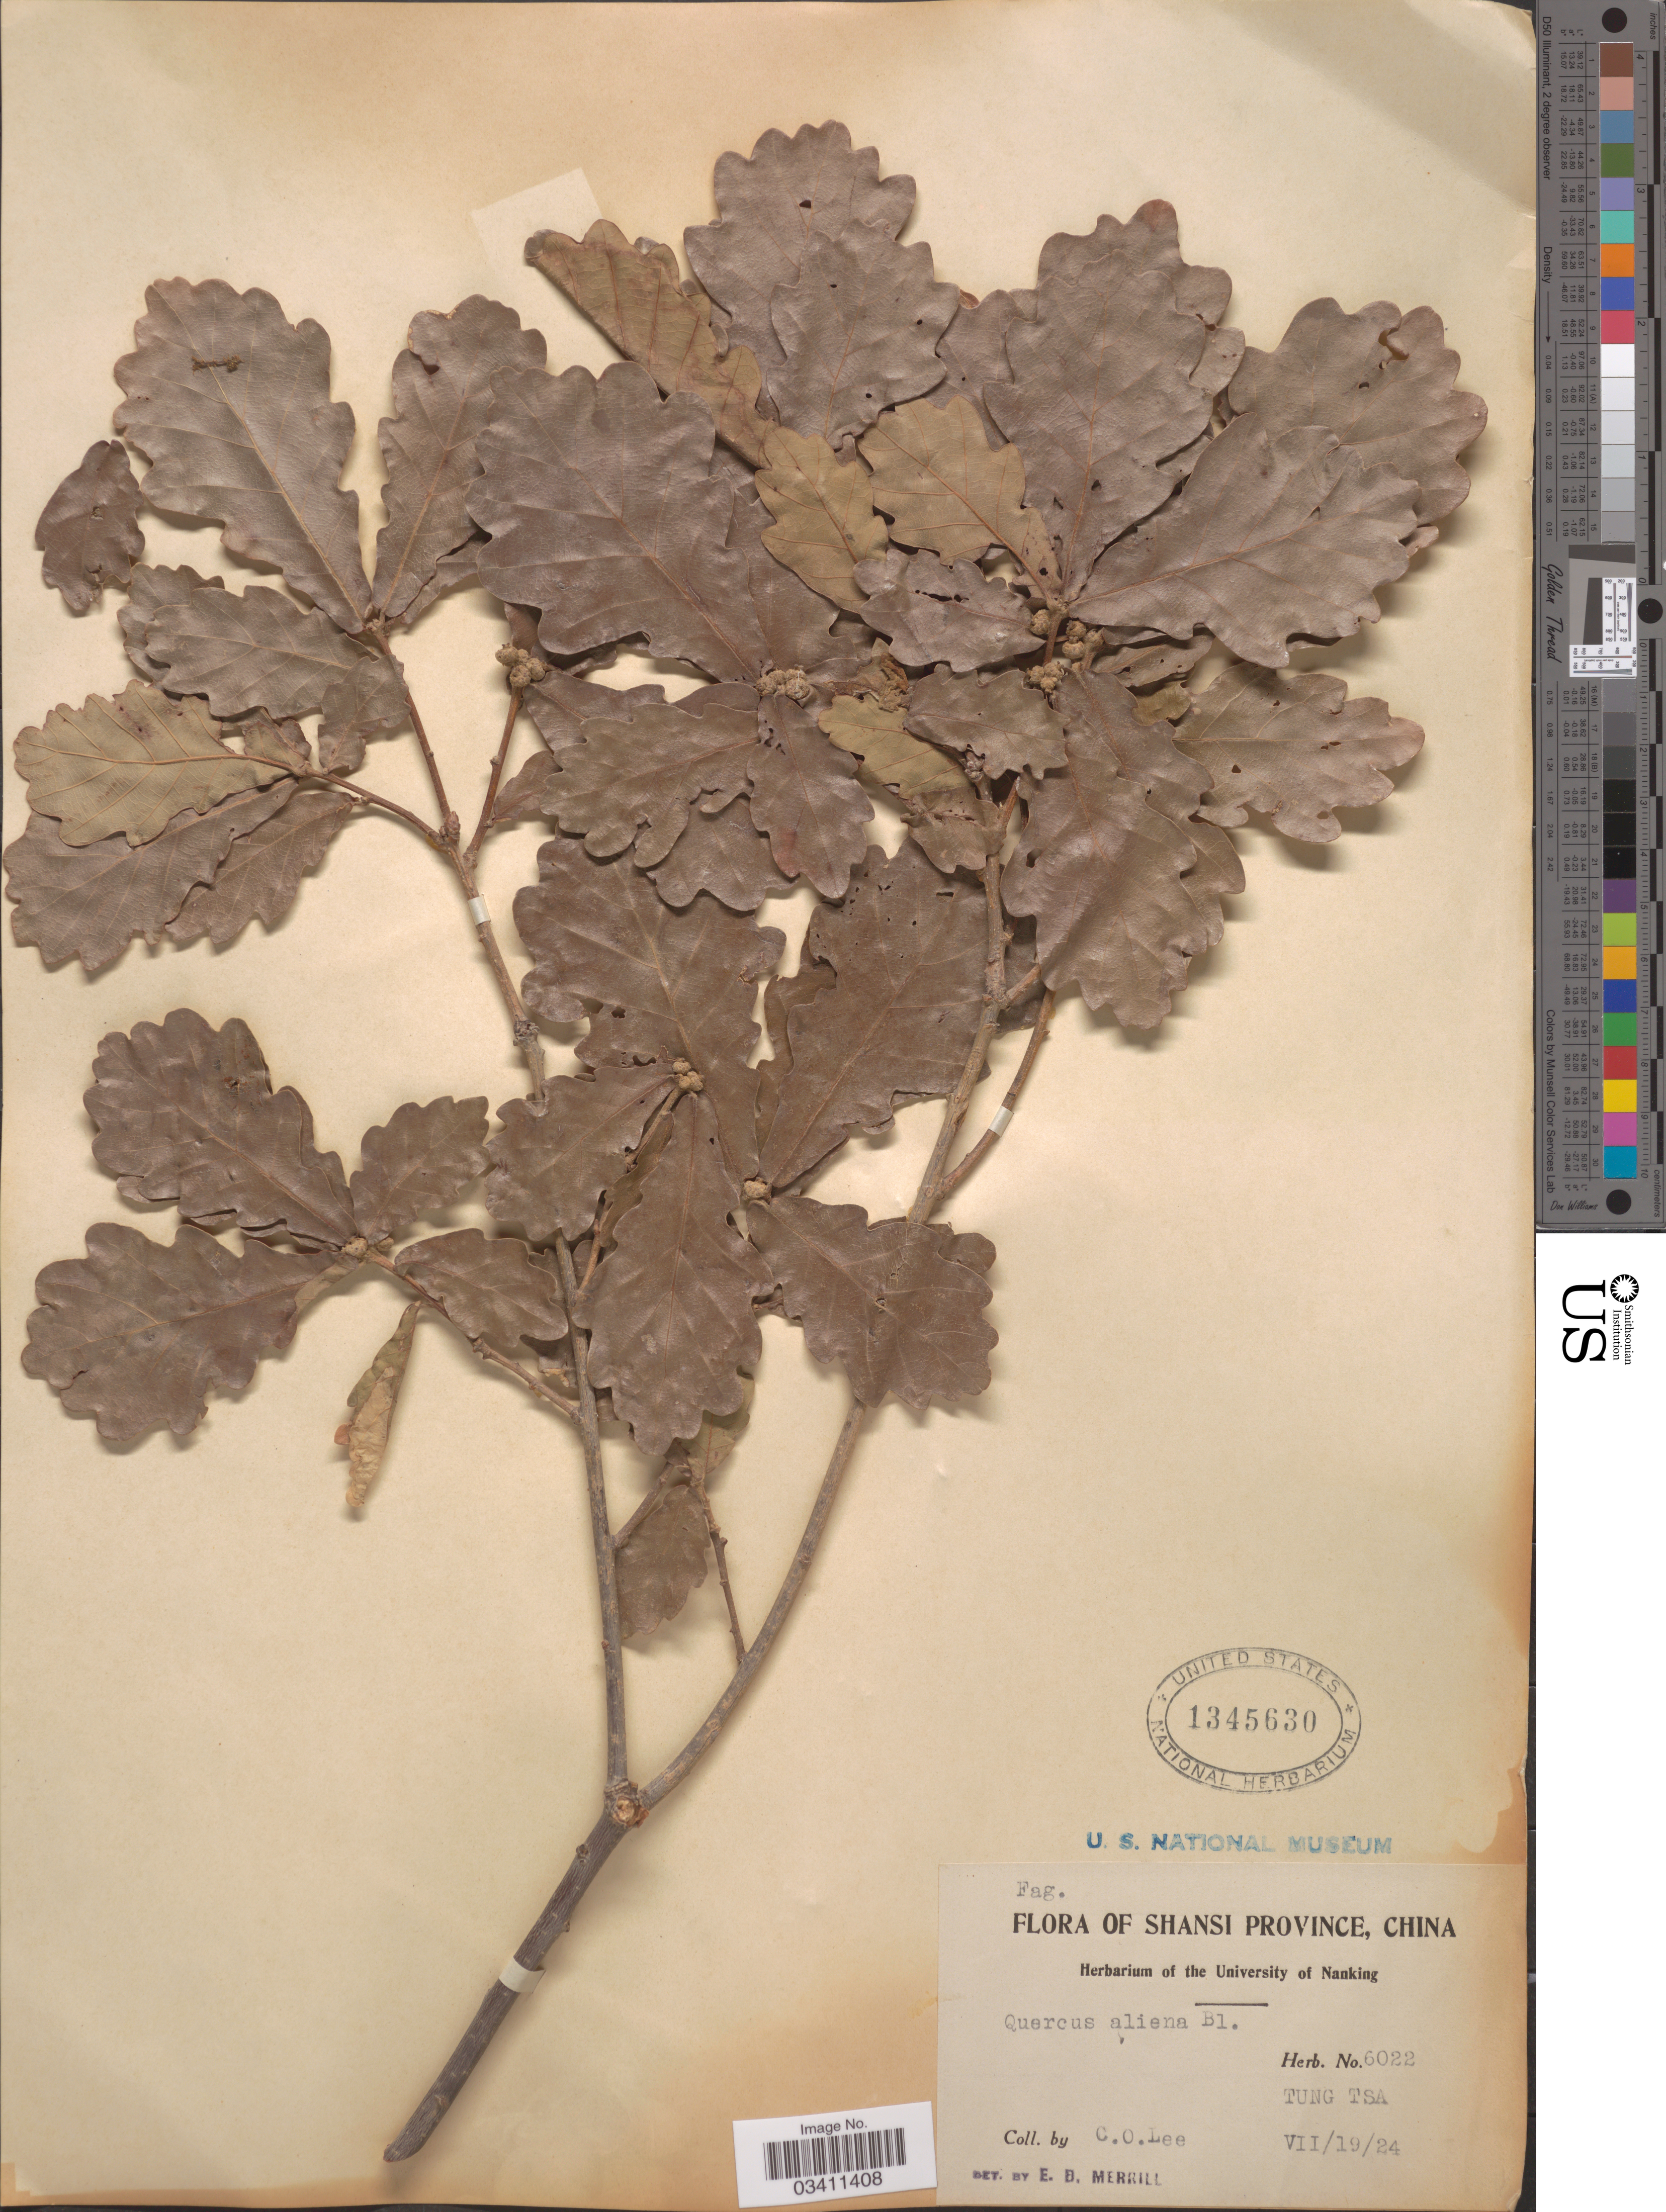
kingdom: Plantae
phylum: Tracheophyta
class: Magnoliopsida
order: Fagales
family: Fagaceae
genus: Quercus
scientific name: Quercus aliena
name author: Blume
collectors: C. Lee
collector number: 6022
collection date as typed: Transcribed d/m/y: 19/7/24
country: China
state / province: Shanxi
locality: Shansi Province. Tung Tsa.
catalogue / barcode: US 1345630